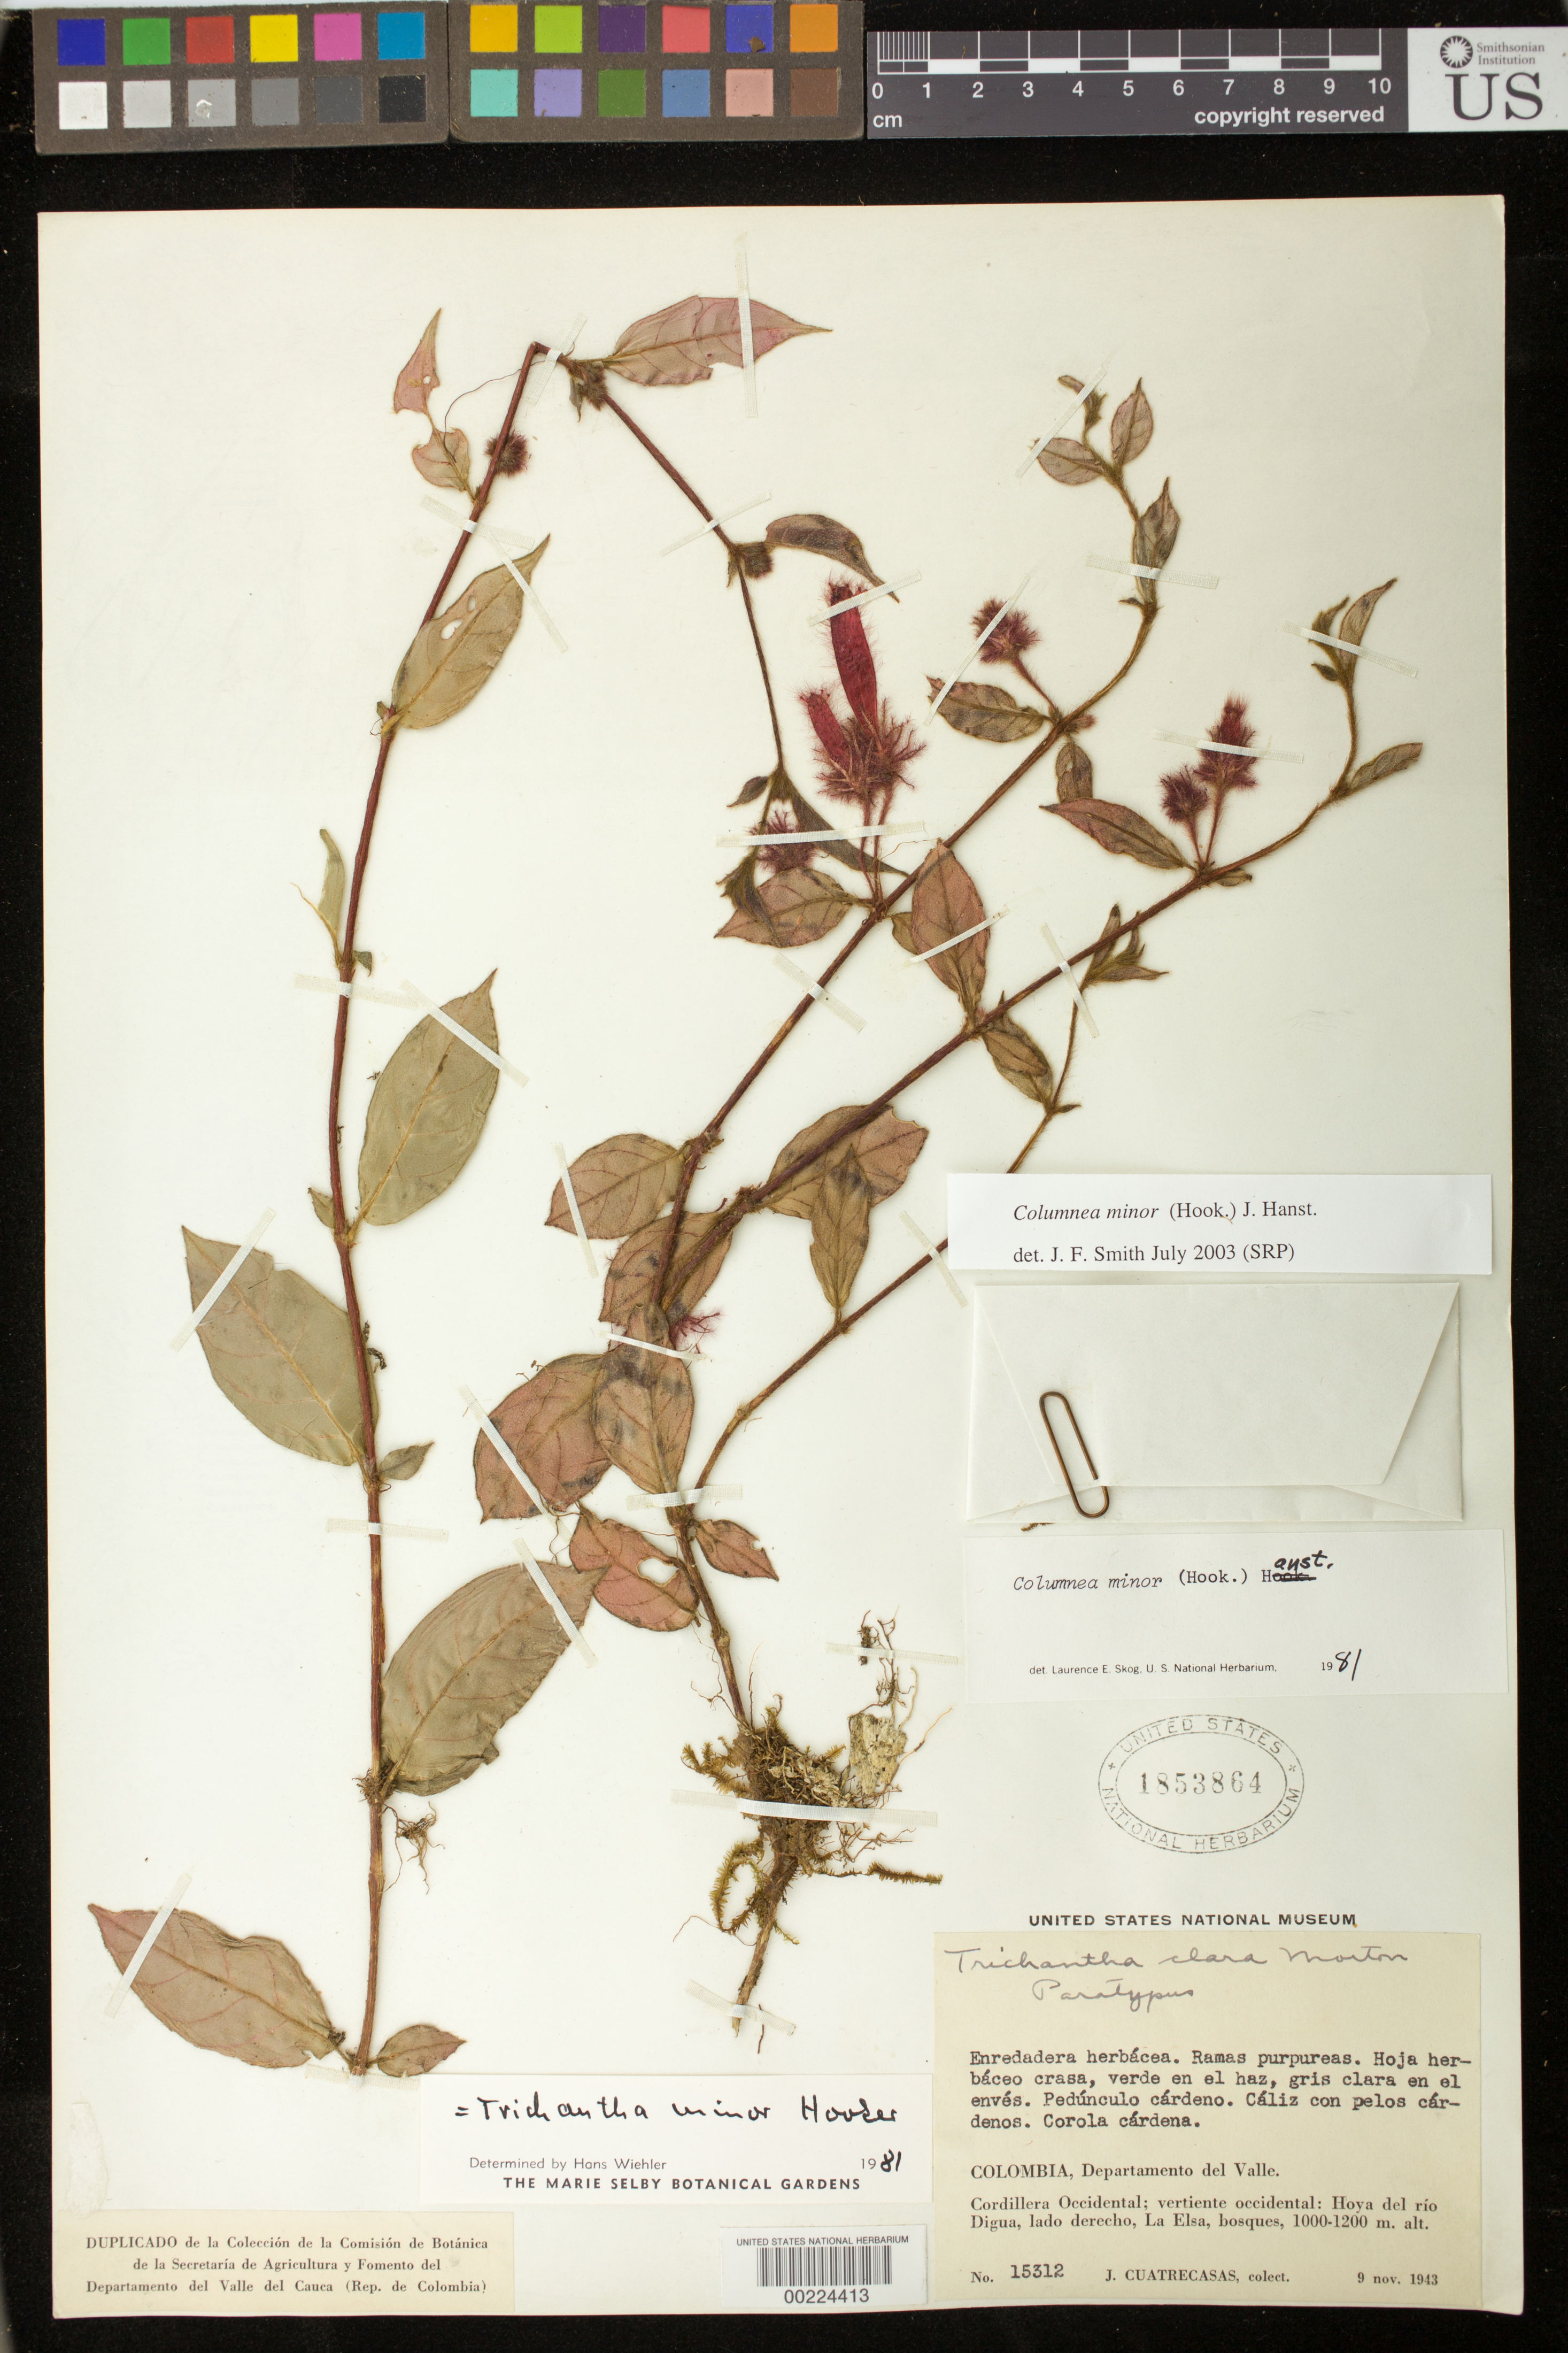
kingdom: Plantae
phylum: Tracheophyta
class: Magnoliopsida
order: Lamiales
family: Gesneriaceae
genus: Columnea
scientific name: Columnea minor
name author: (Hook.) Hanst.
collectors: J. Cuatrecasas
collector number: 15312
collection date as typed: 09 Nov 1943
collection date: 1943-11-09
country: Colombia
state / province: Valle del Cauca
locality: Cordillera Occidental, western slope, valley of Rio Digua, right bank, La Elsa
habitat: Forests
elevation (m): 1000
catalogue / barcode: US 1853864